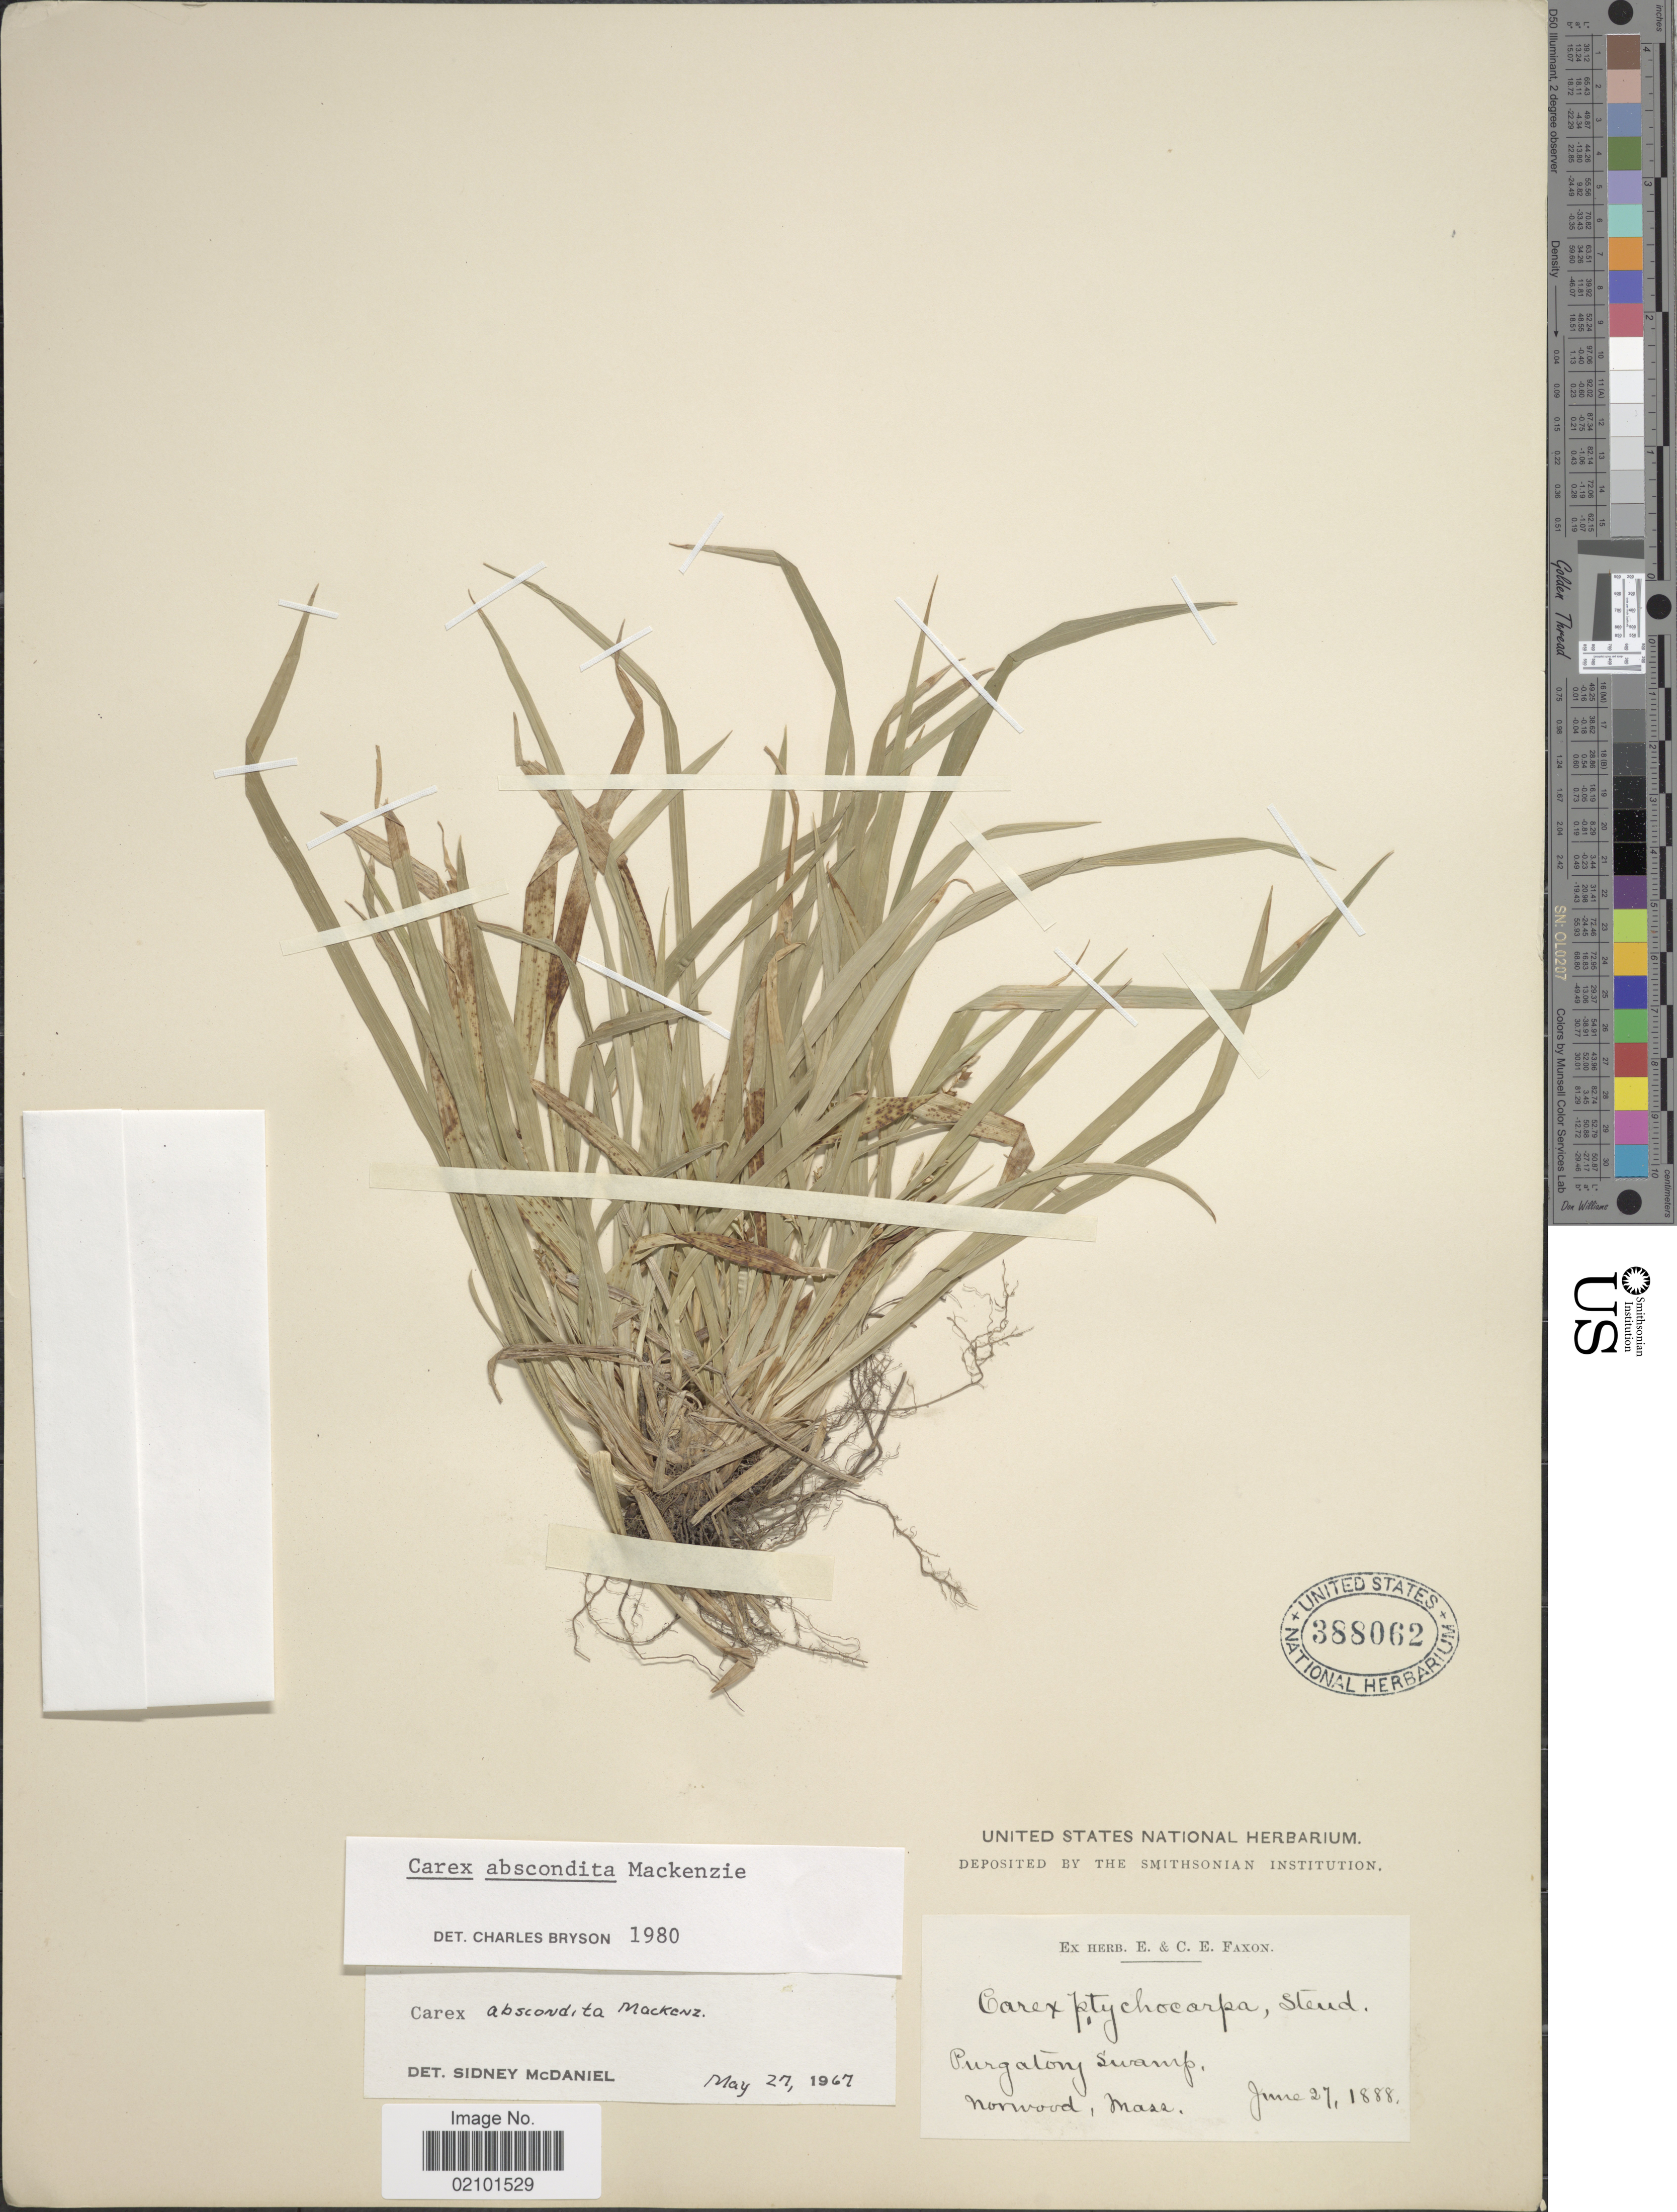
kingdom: Plantae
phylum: Tracheophyta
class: Liliopsida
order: Poales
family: Cyperaceae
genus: Carex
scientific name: Carex abscondita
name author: Mack.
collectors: ex herb. E. & C.E. Faxon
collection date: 1888-06-27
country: United States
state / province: Massachusetts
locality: Purgatony Swamp, Norwood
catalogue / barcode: US 388062